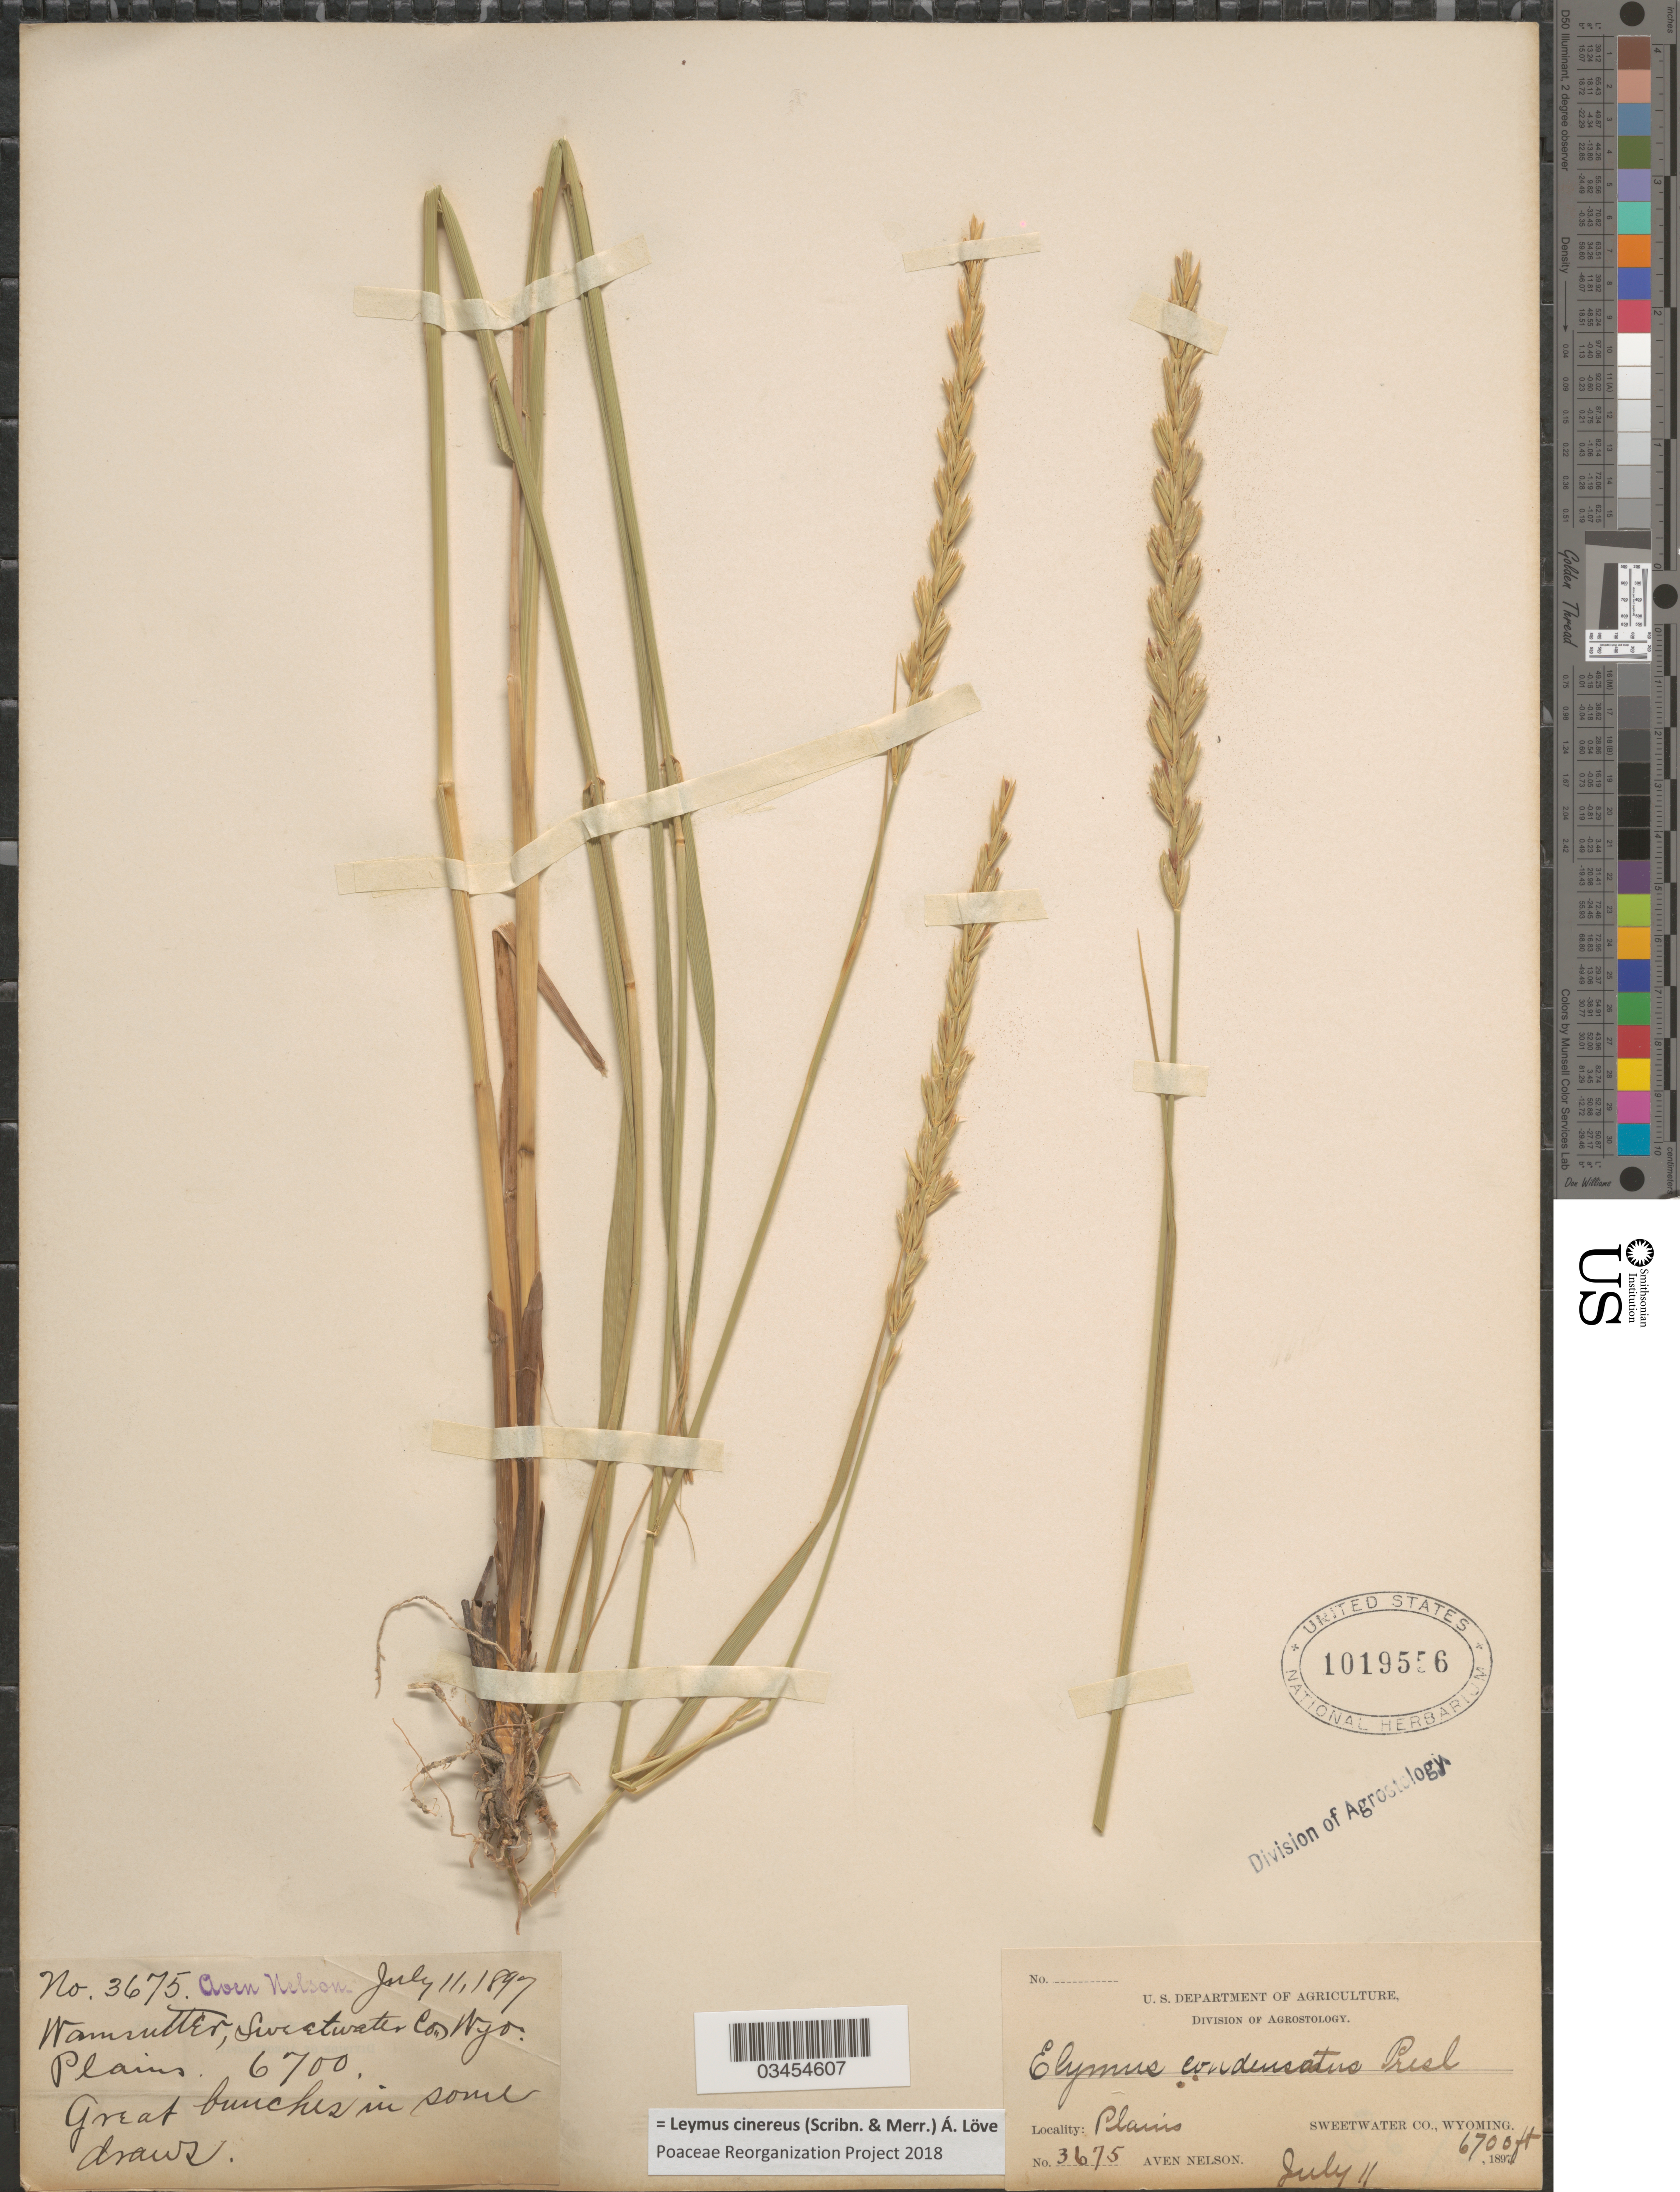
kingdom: Plantae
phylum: Tracheophyta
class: Liliopsida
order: Poales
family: Poaceae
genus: Leymus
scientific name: Leymus cinereus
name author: (Scribn. & Merr.) Á. Löve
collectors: A. Nelson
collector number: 3675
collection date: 1897-07-11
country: United States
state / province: Wyoming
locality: Wamsutter, Sweetwater Co. Plains. Great bunches in some draws.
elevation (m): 2042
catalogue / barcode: US 1019556